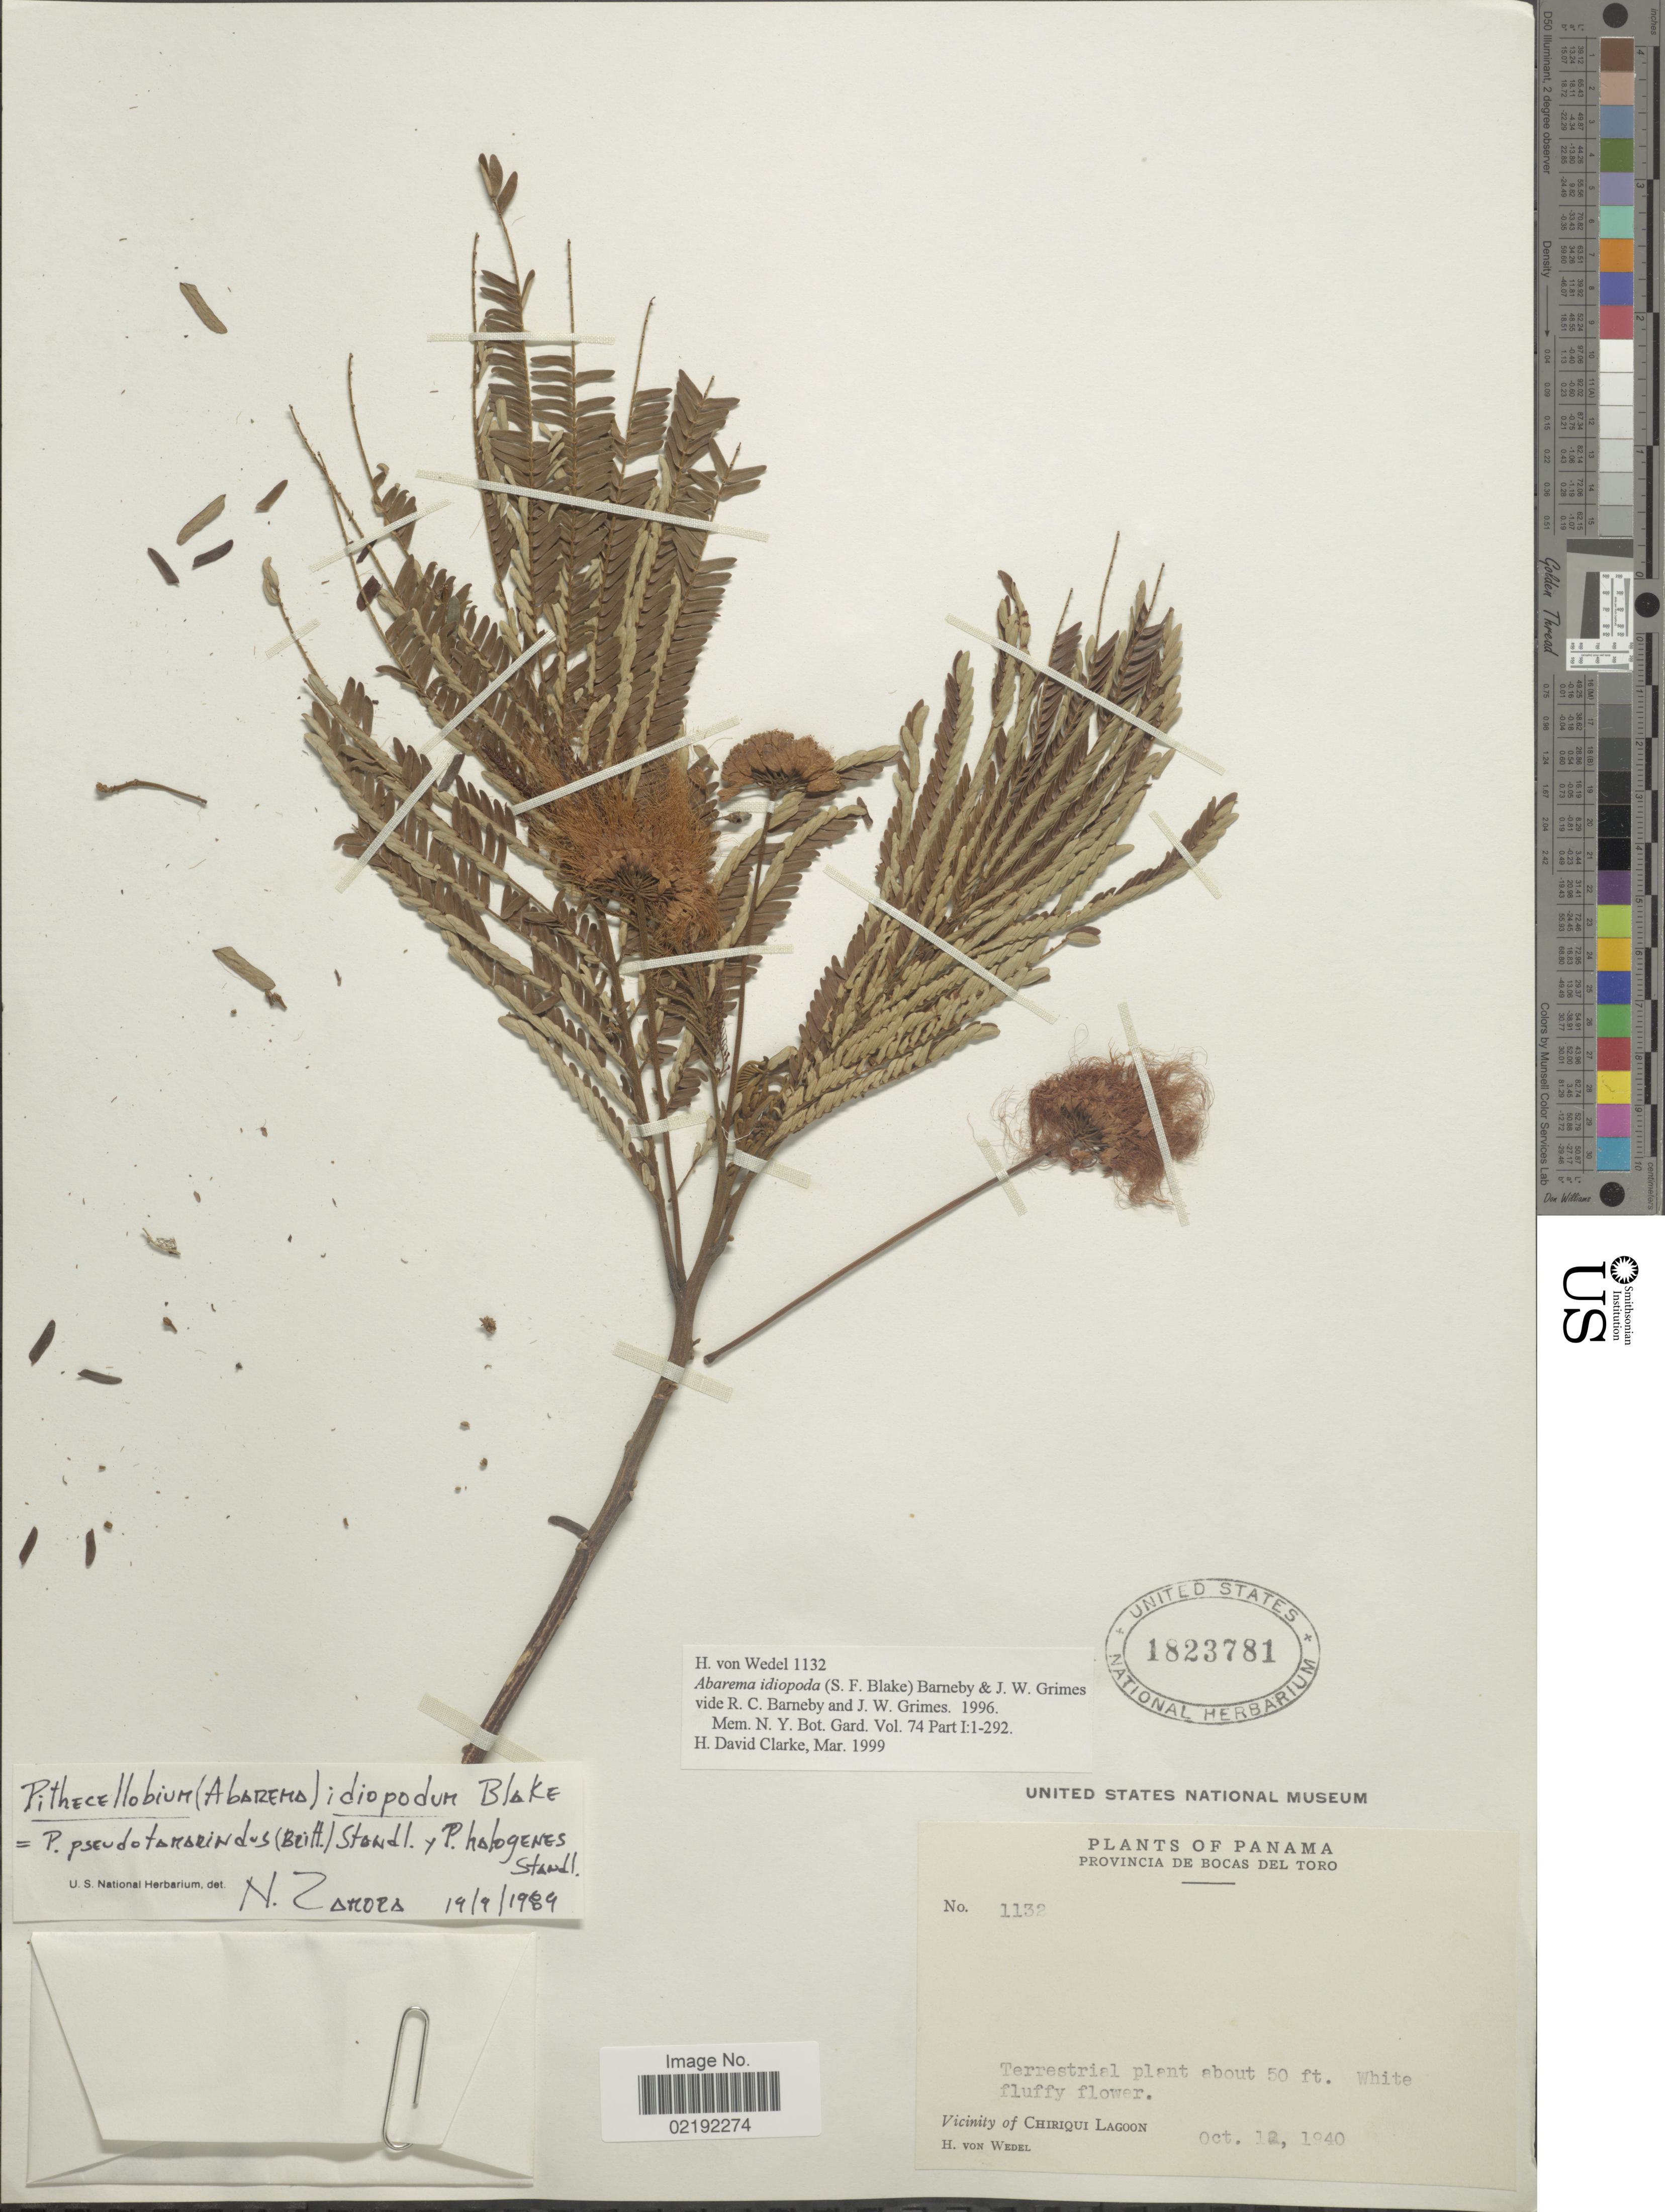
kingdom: Plantae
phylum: Tracheophyta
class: Magnoliopsida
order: Fabales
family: Fabaceae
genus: Abarema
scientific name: Abarema idiopoda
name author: (S.F. Blake) Barneby & J.W. Grimes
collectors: H. von Wedel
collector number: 1132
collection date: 1940-10-12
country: Panama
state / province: Chiriqui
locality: Vicinity of Chiriqui Lagoon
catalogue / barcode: US 1823781